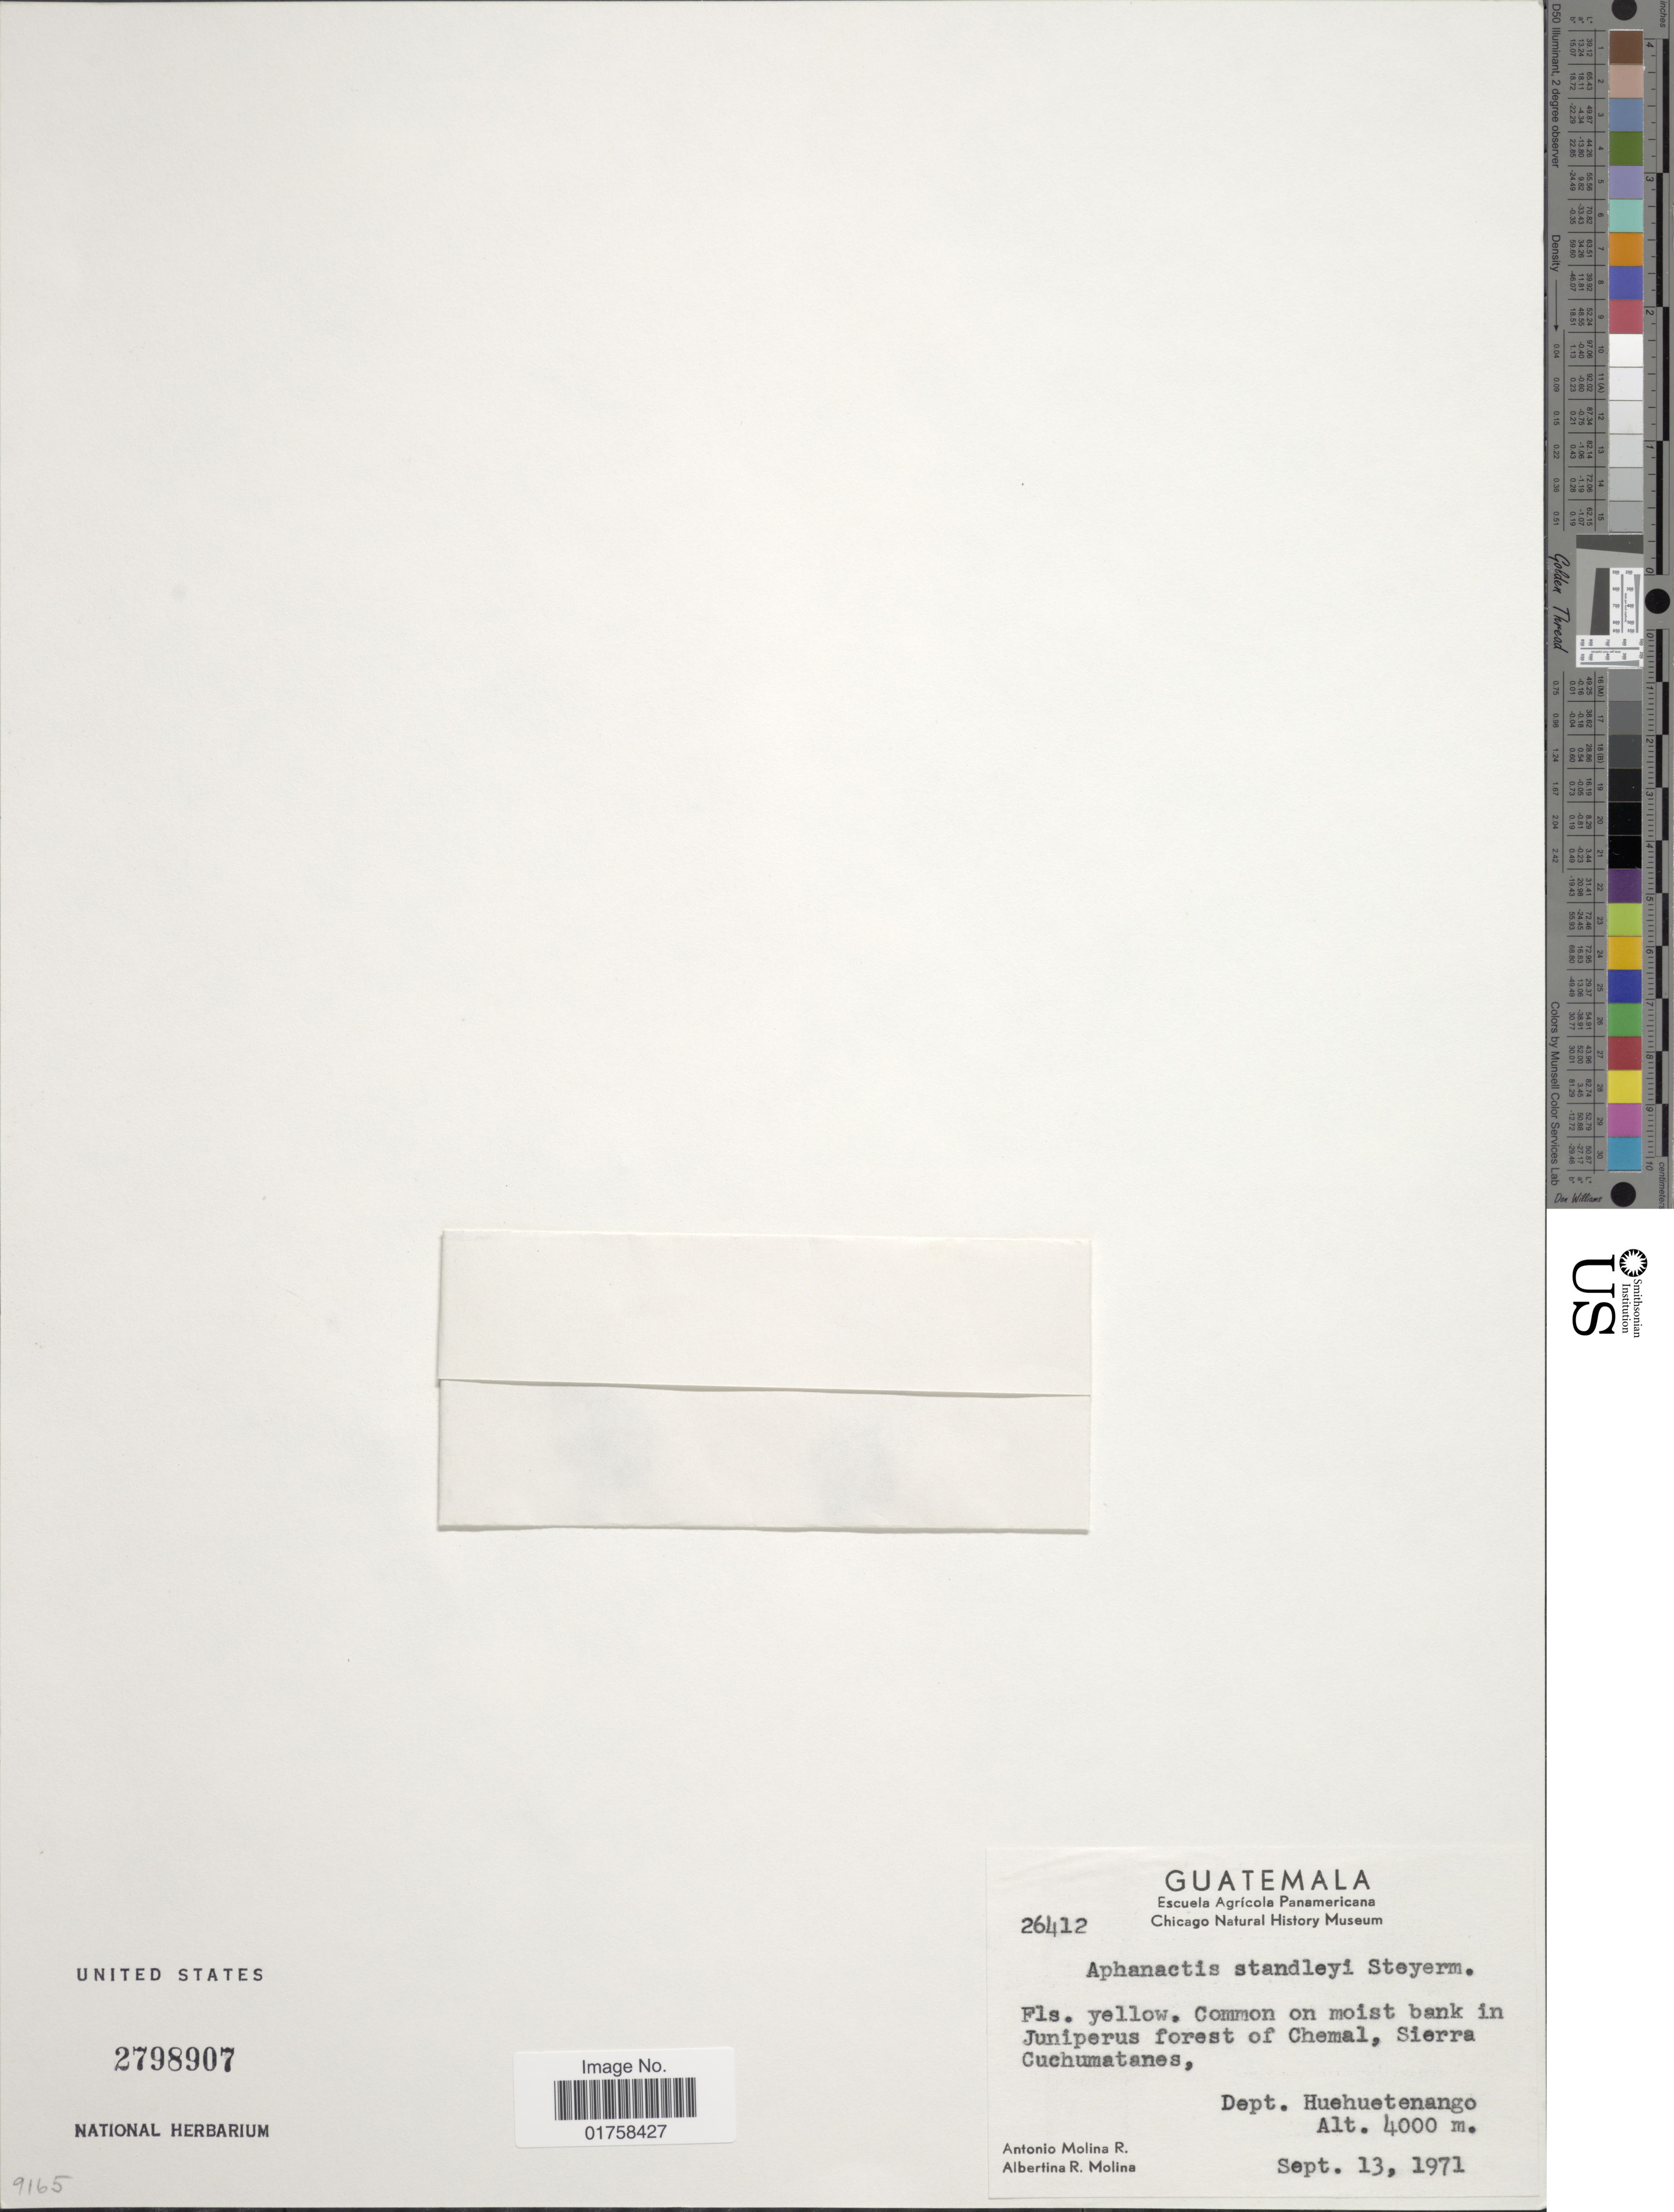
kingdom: Plantae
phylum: Tracheophyta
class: Magnoliopsida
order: Asterales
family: Asteraceae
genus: Aphanactis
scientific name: Aphanactis standleyi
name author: Steyerm.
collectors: A. Molina R. & A. R. Molina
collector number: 26412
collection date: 1971-09-13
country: Guatemala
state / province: Huehuetenango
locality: Guatemala. Common on moist bank in Juniperus forest of Chemal, Sierra Cuchumatanes, Dept. Huehuetenango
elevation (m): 4000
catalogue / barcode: US 2798907